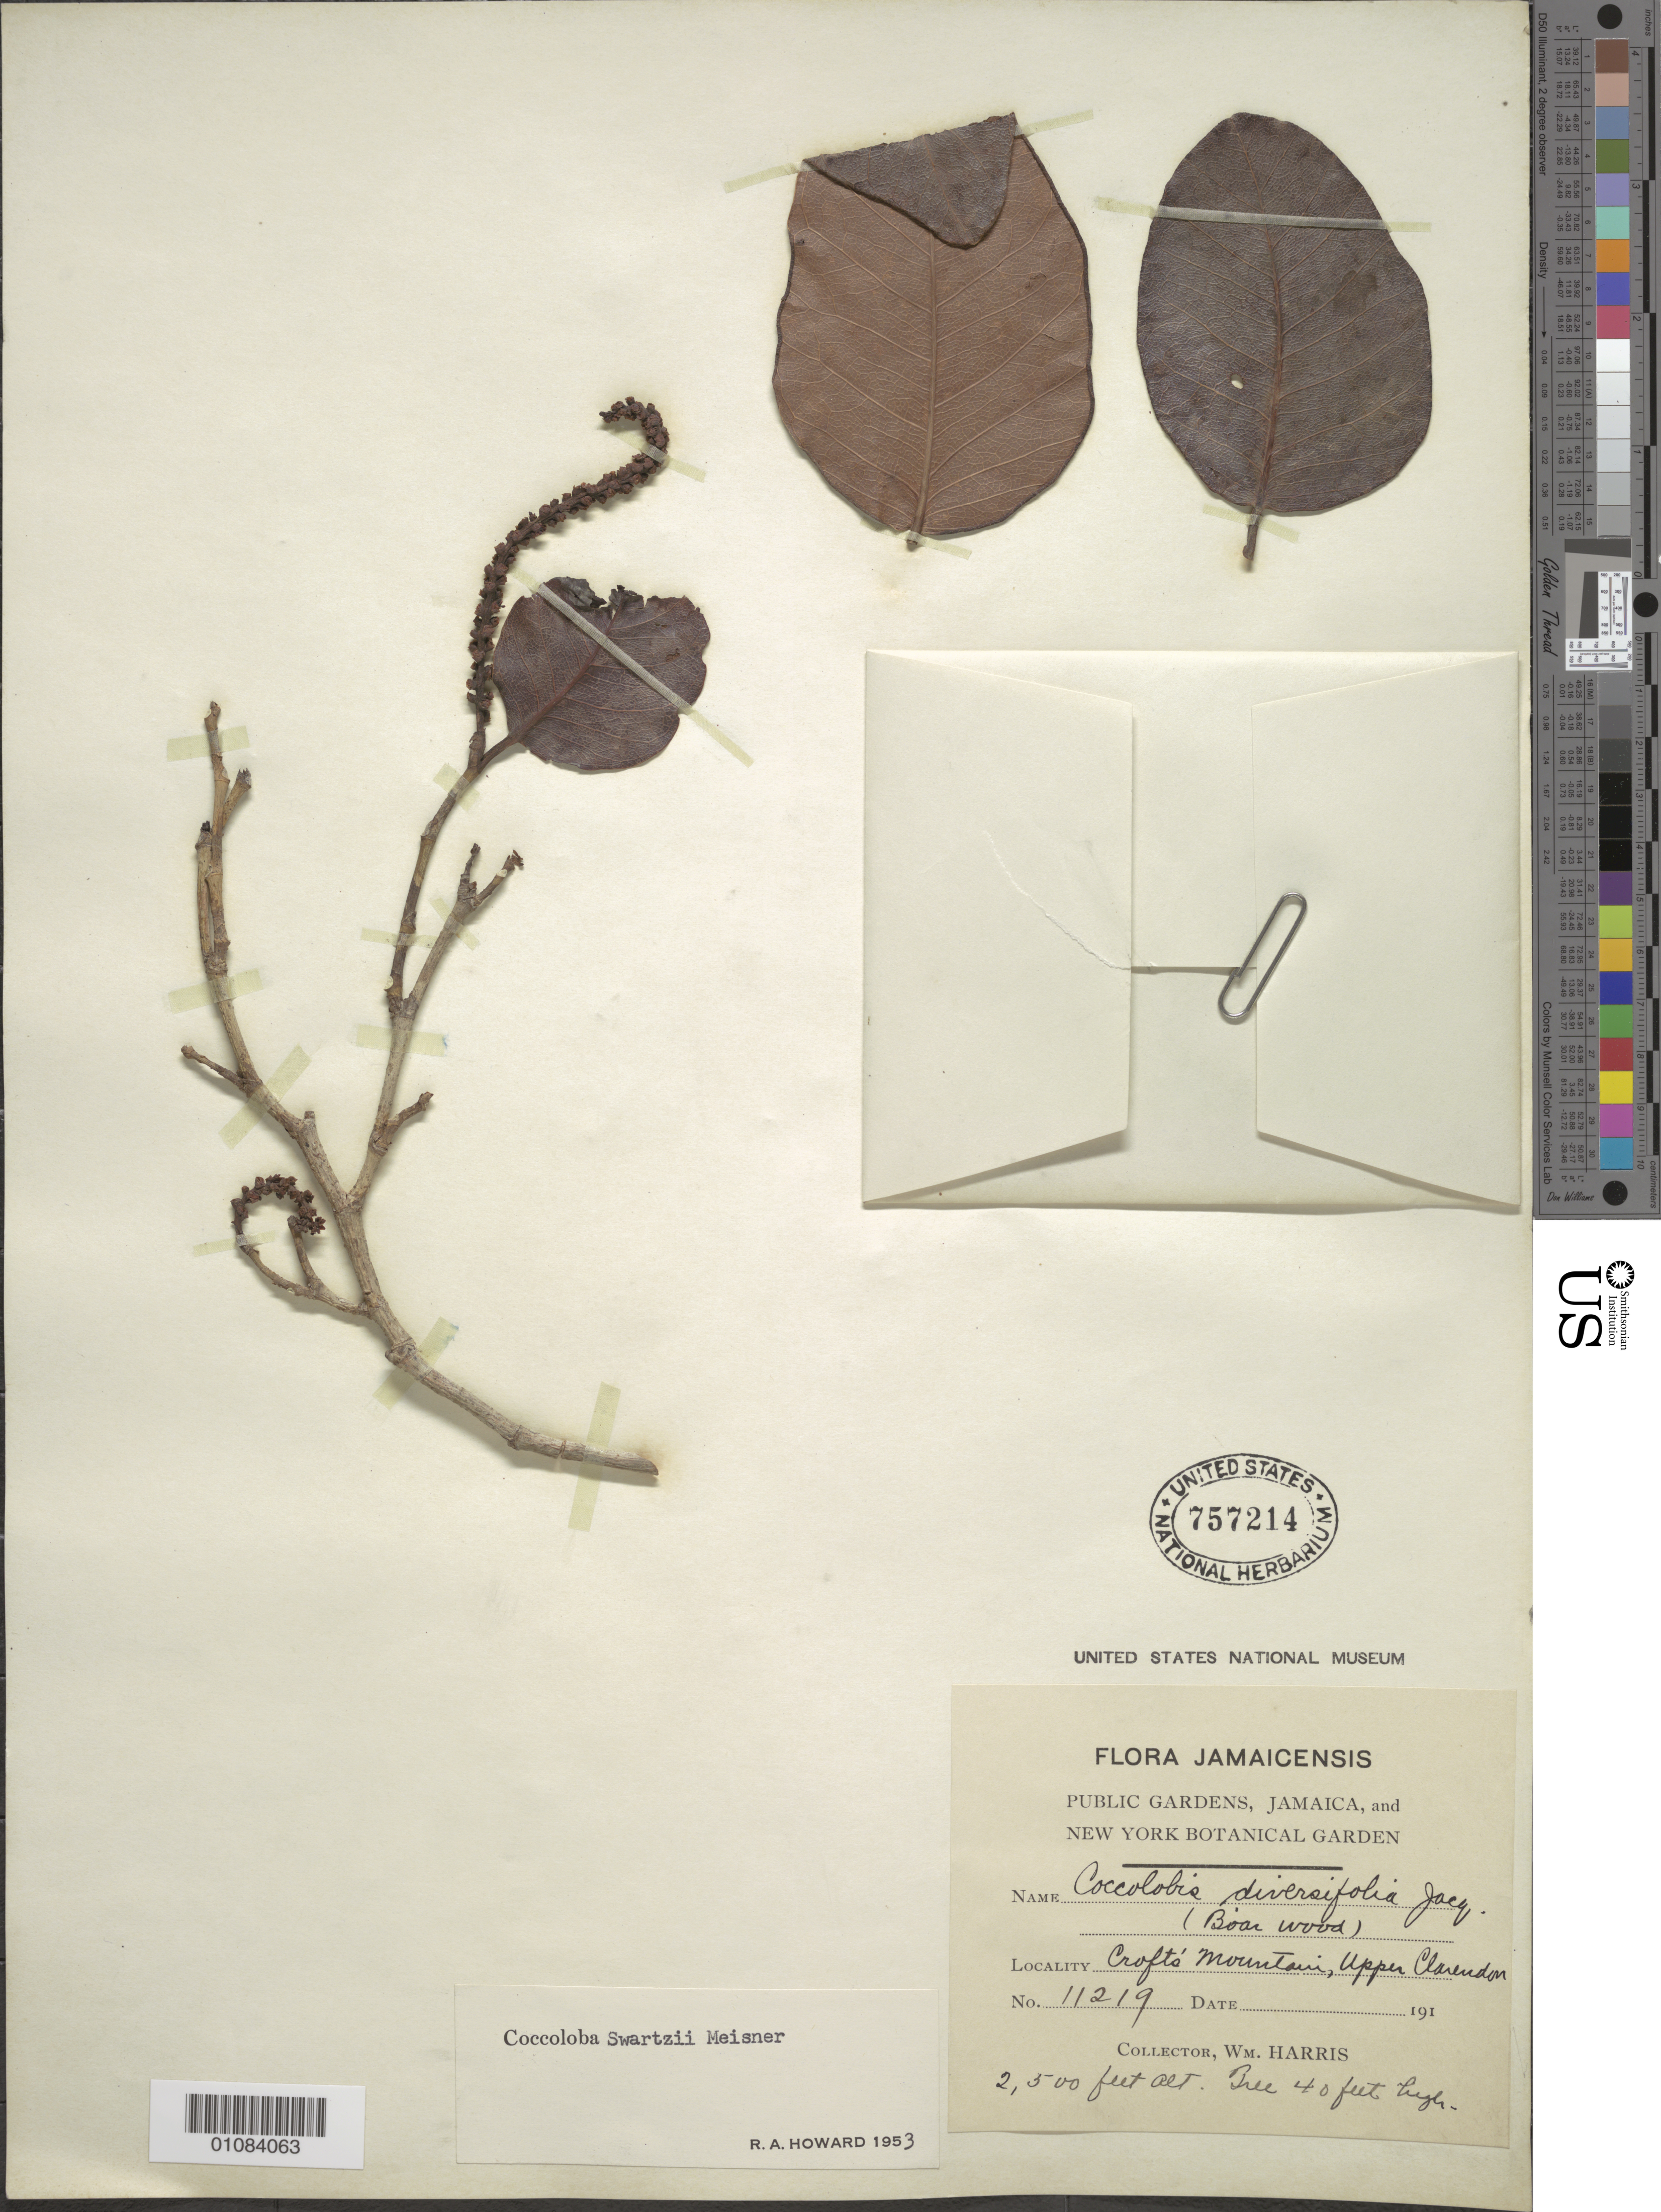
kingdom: Plantae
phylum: Tracheophyta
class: Magnoliopsida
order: Caryophyllales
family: Polygonaceae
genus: Coccoloba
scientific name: Coccoloba swartzii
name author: Meisn.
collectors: W. Harris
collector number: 11219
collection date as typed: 1912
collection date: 1912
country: Jamaica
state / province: Clarendon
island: Jamaica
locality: Crofts Mountains, upper clarendon.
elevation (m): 762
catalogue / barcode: US 757214